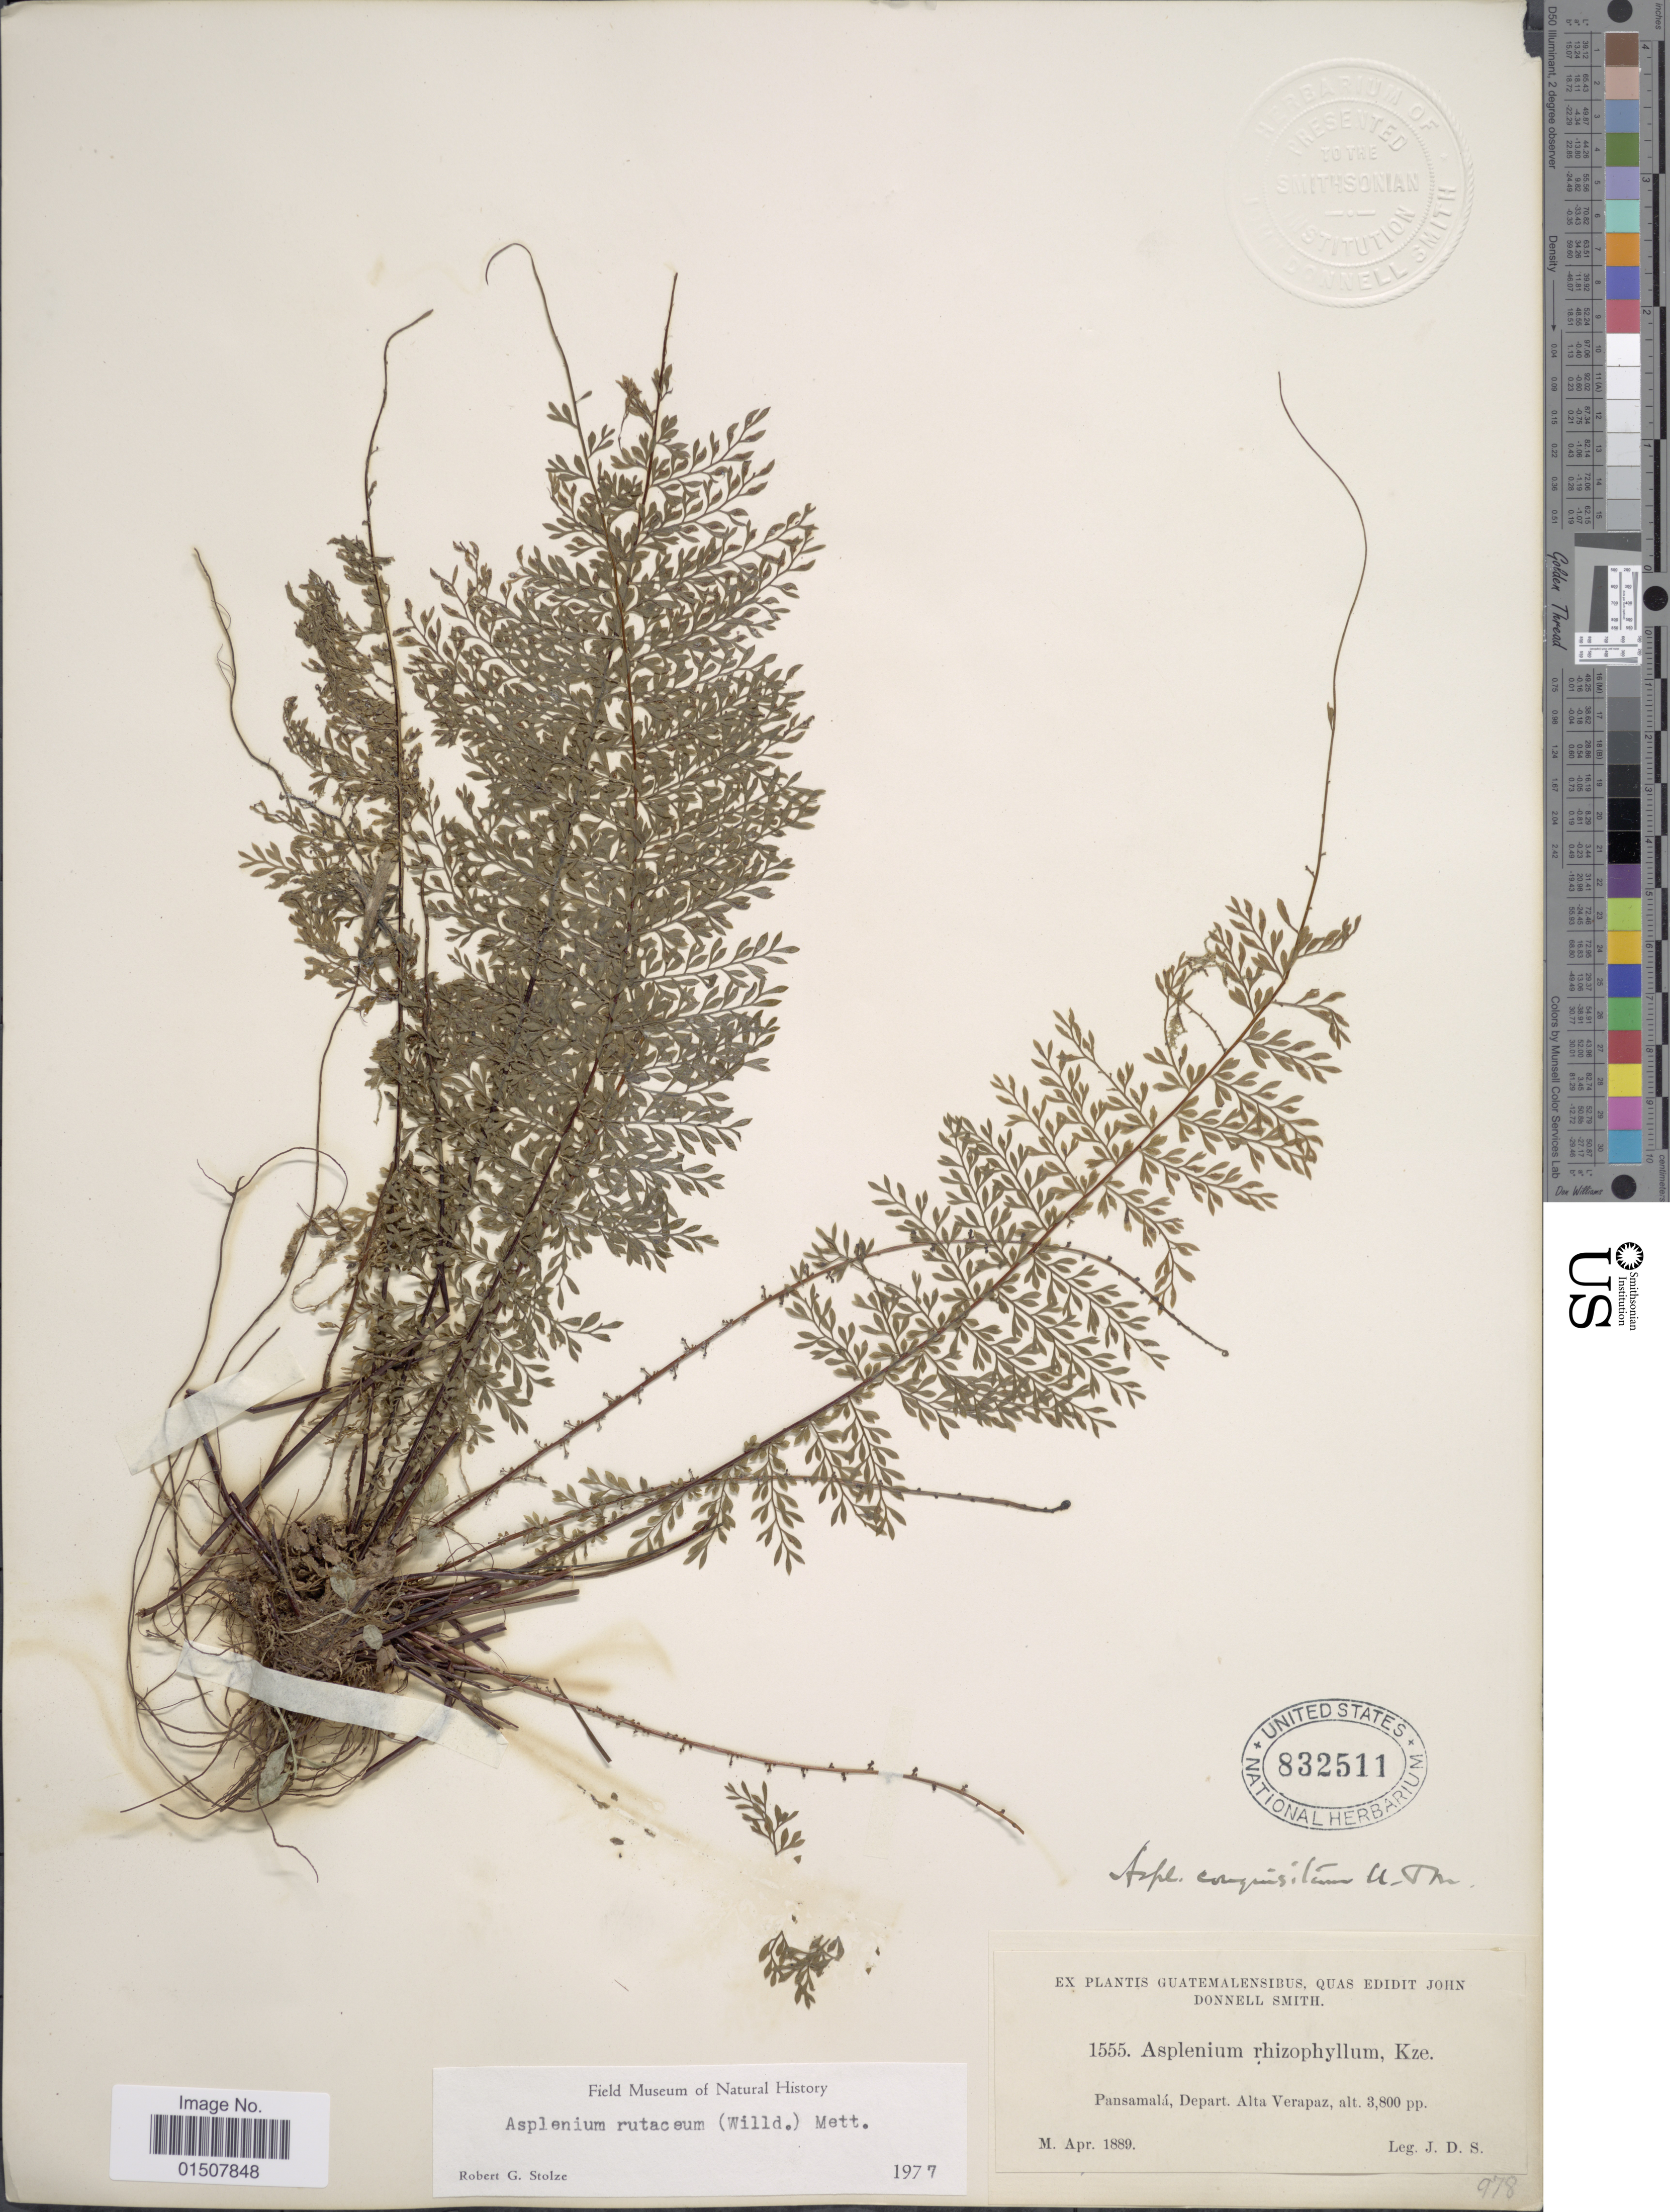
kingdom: Plantae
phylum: Tracheophyta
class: Polypodiopsida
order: Polypodiales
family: Aspleniaceae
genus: Asplenium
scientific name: Asplenium rutaceum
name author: (Willd.) Mett.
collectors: J. Donnell Smith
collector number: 1555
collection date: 1889-04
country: Guatemala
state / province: Alta Verapaz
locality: Pansamala, Depart. Alta Verapaz.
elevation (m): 1158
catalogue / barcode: US 832511